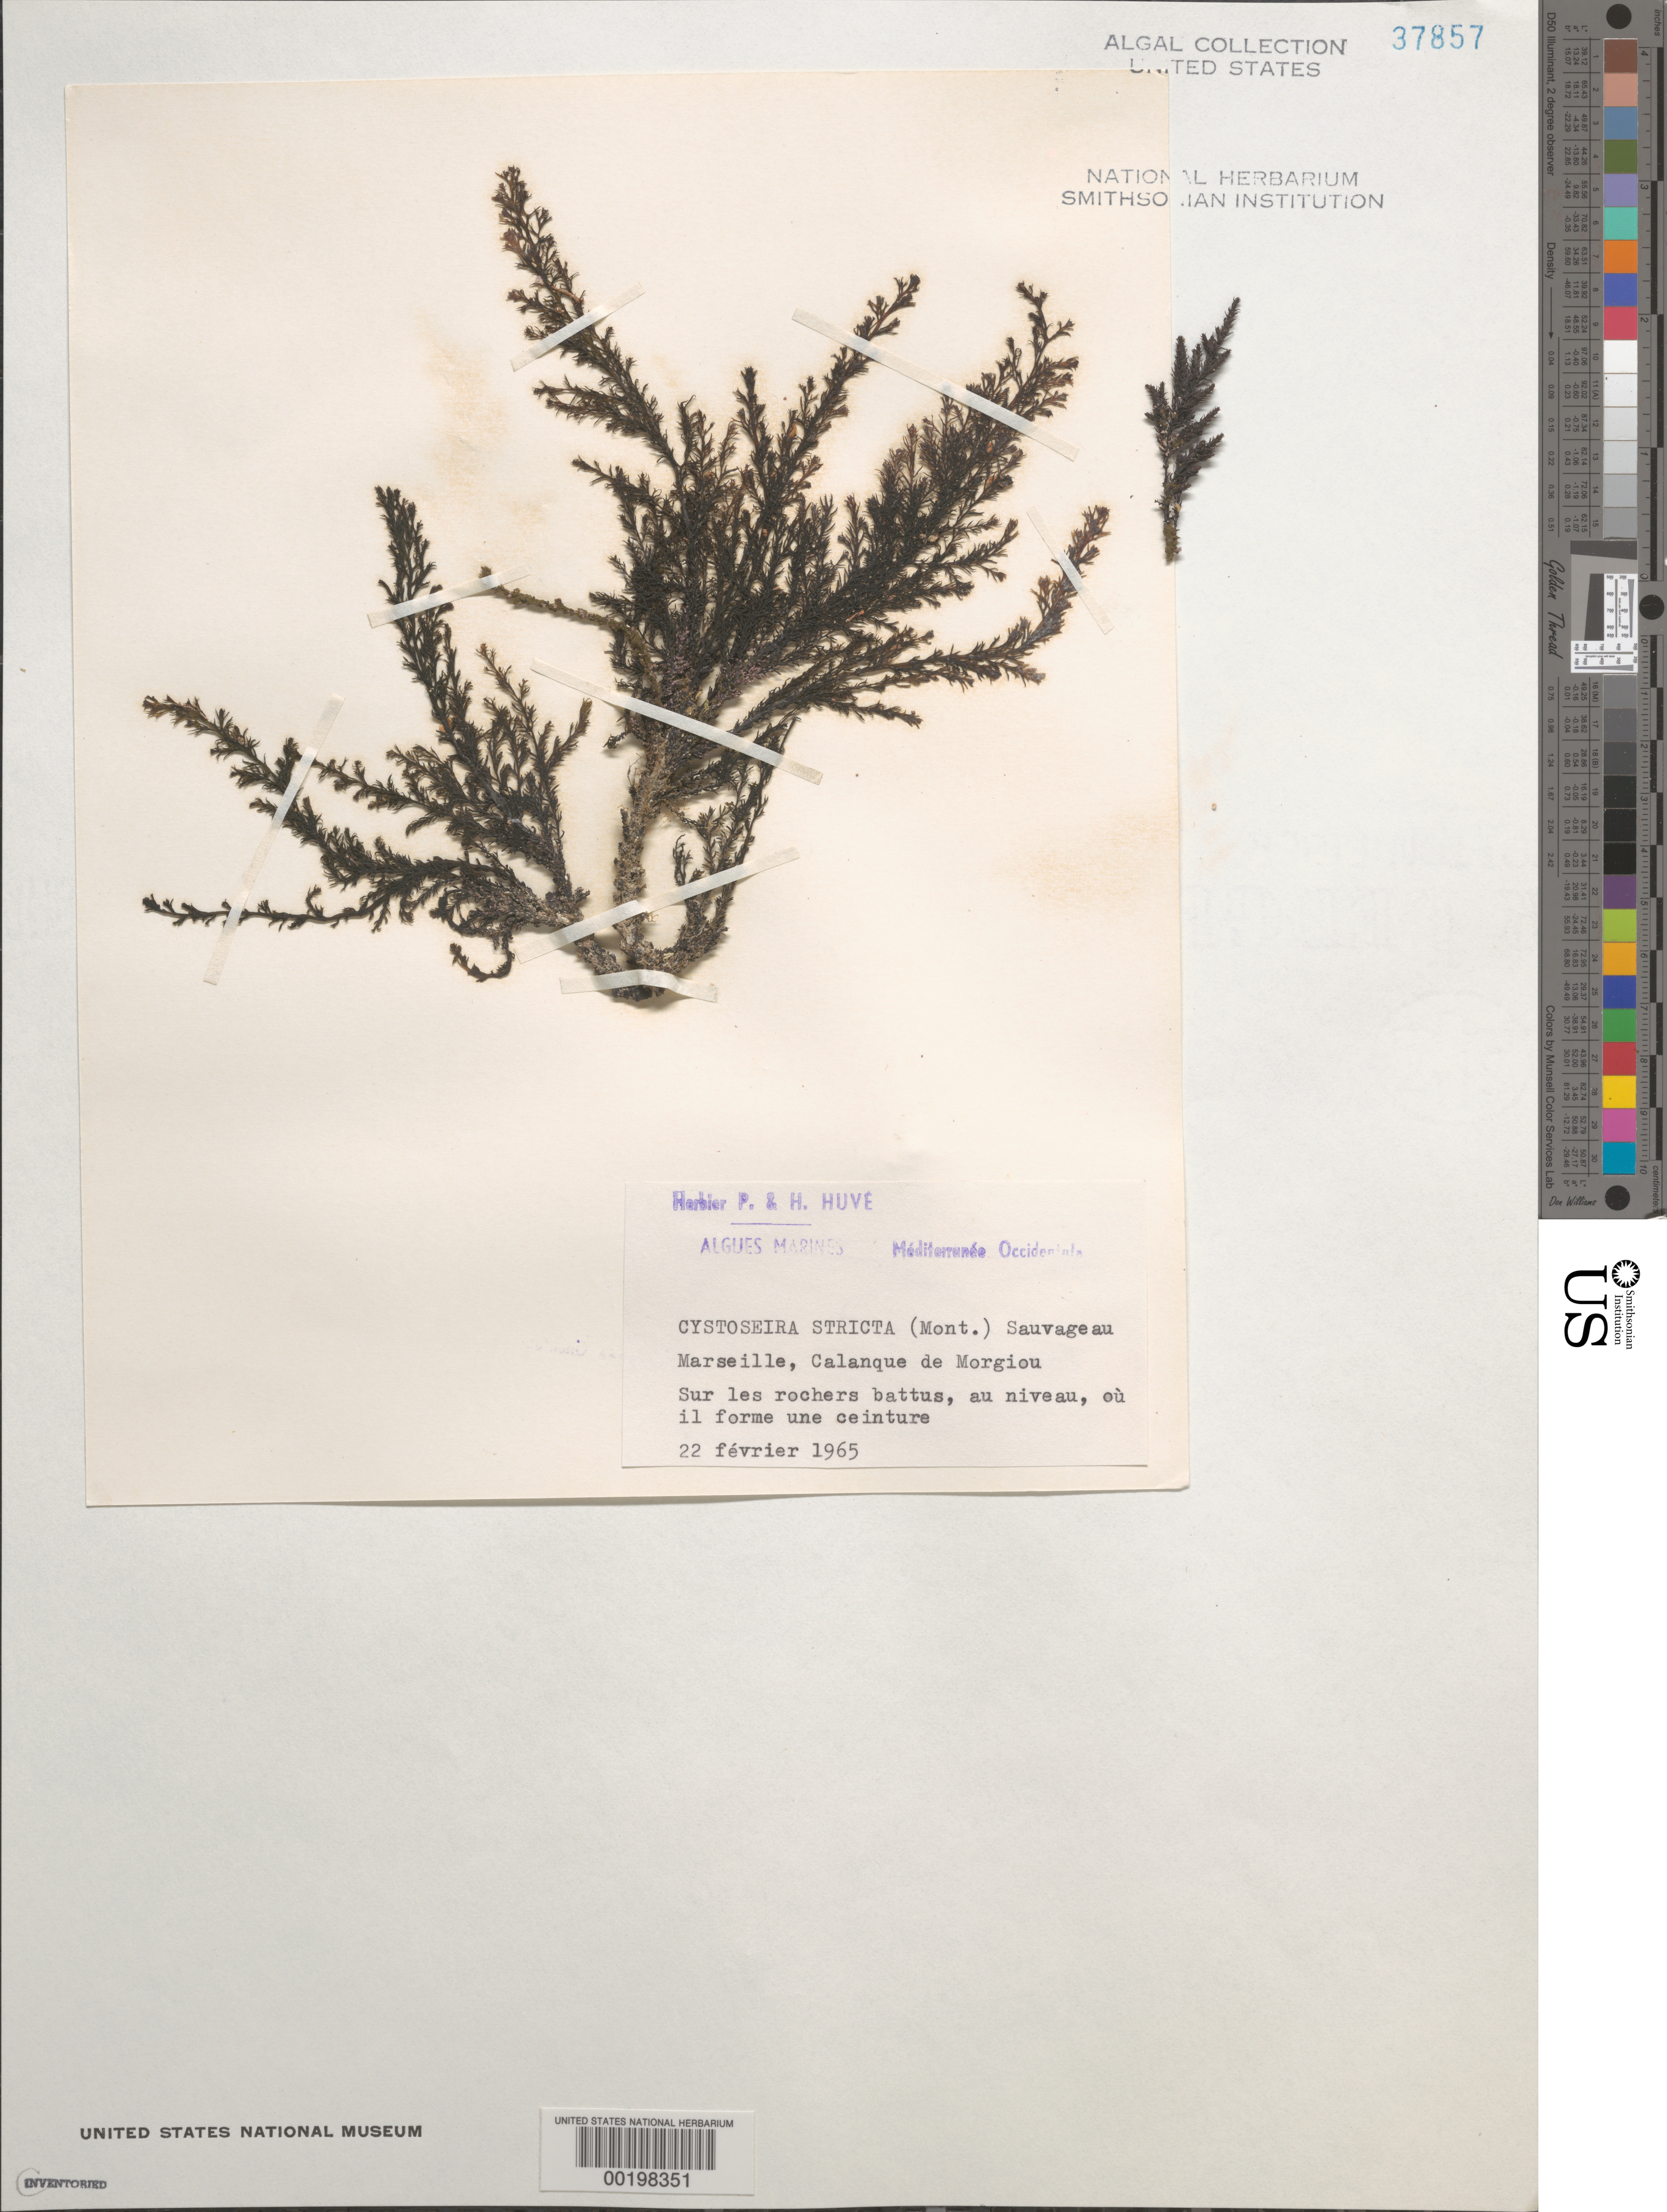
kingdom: Chromista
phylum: Ochrophyta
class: Phaeophyceae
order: Fucales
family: Sargassaceae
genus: Ericaria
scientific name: Ericaria amentacea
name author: (C. Agardh) Molinari & Guiry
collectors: P. Huve & H. Huve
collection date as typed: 22 Feb 1965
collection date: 1965-02-22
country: France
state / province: Provence-Alpes-Côte d'Azur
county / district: Bouches-du-Rhône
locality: Marseille, Calanque de Morgiou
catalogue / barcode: US 37857